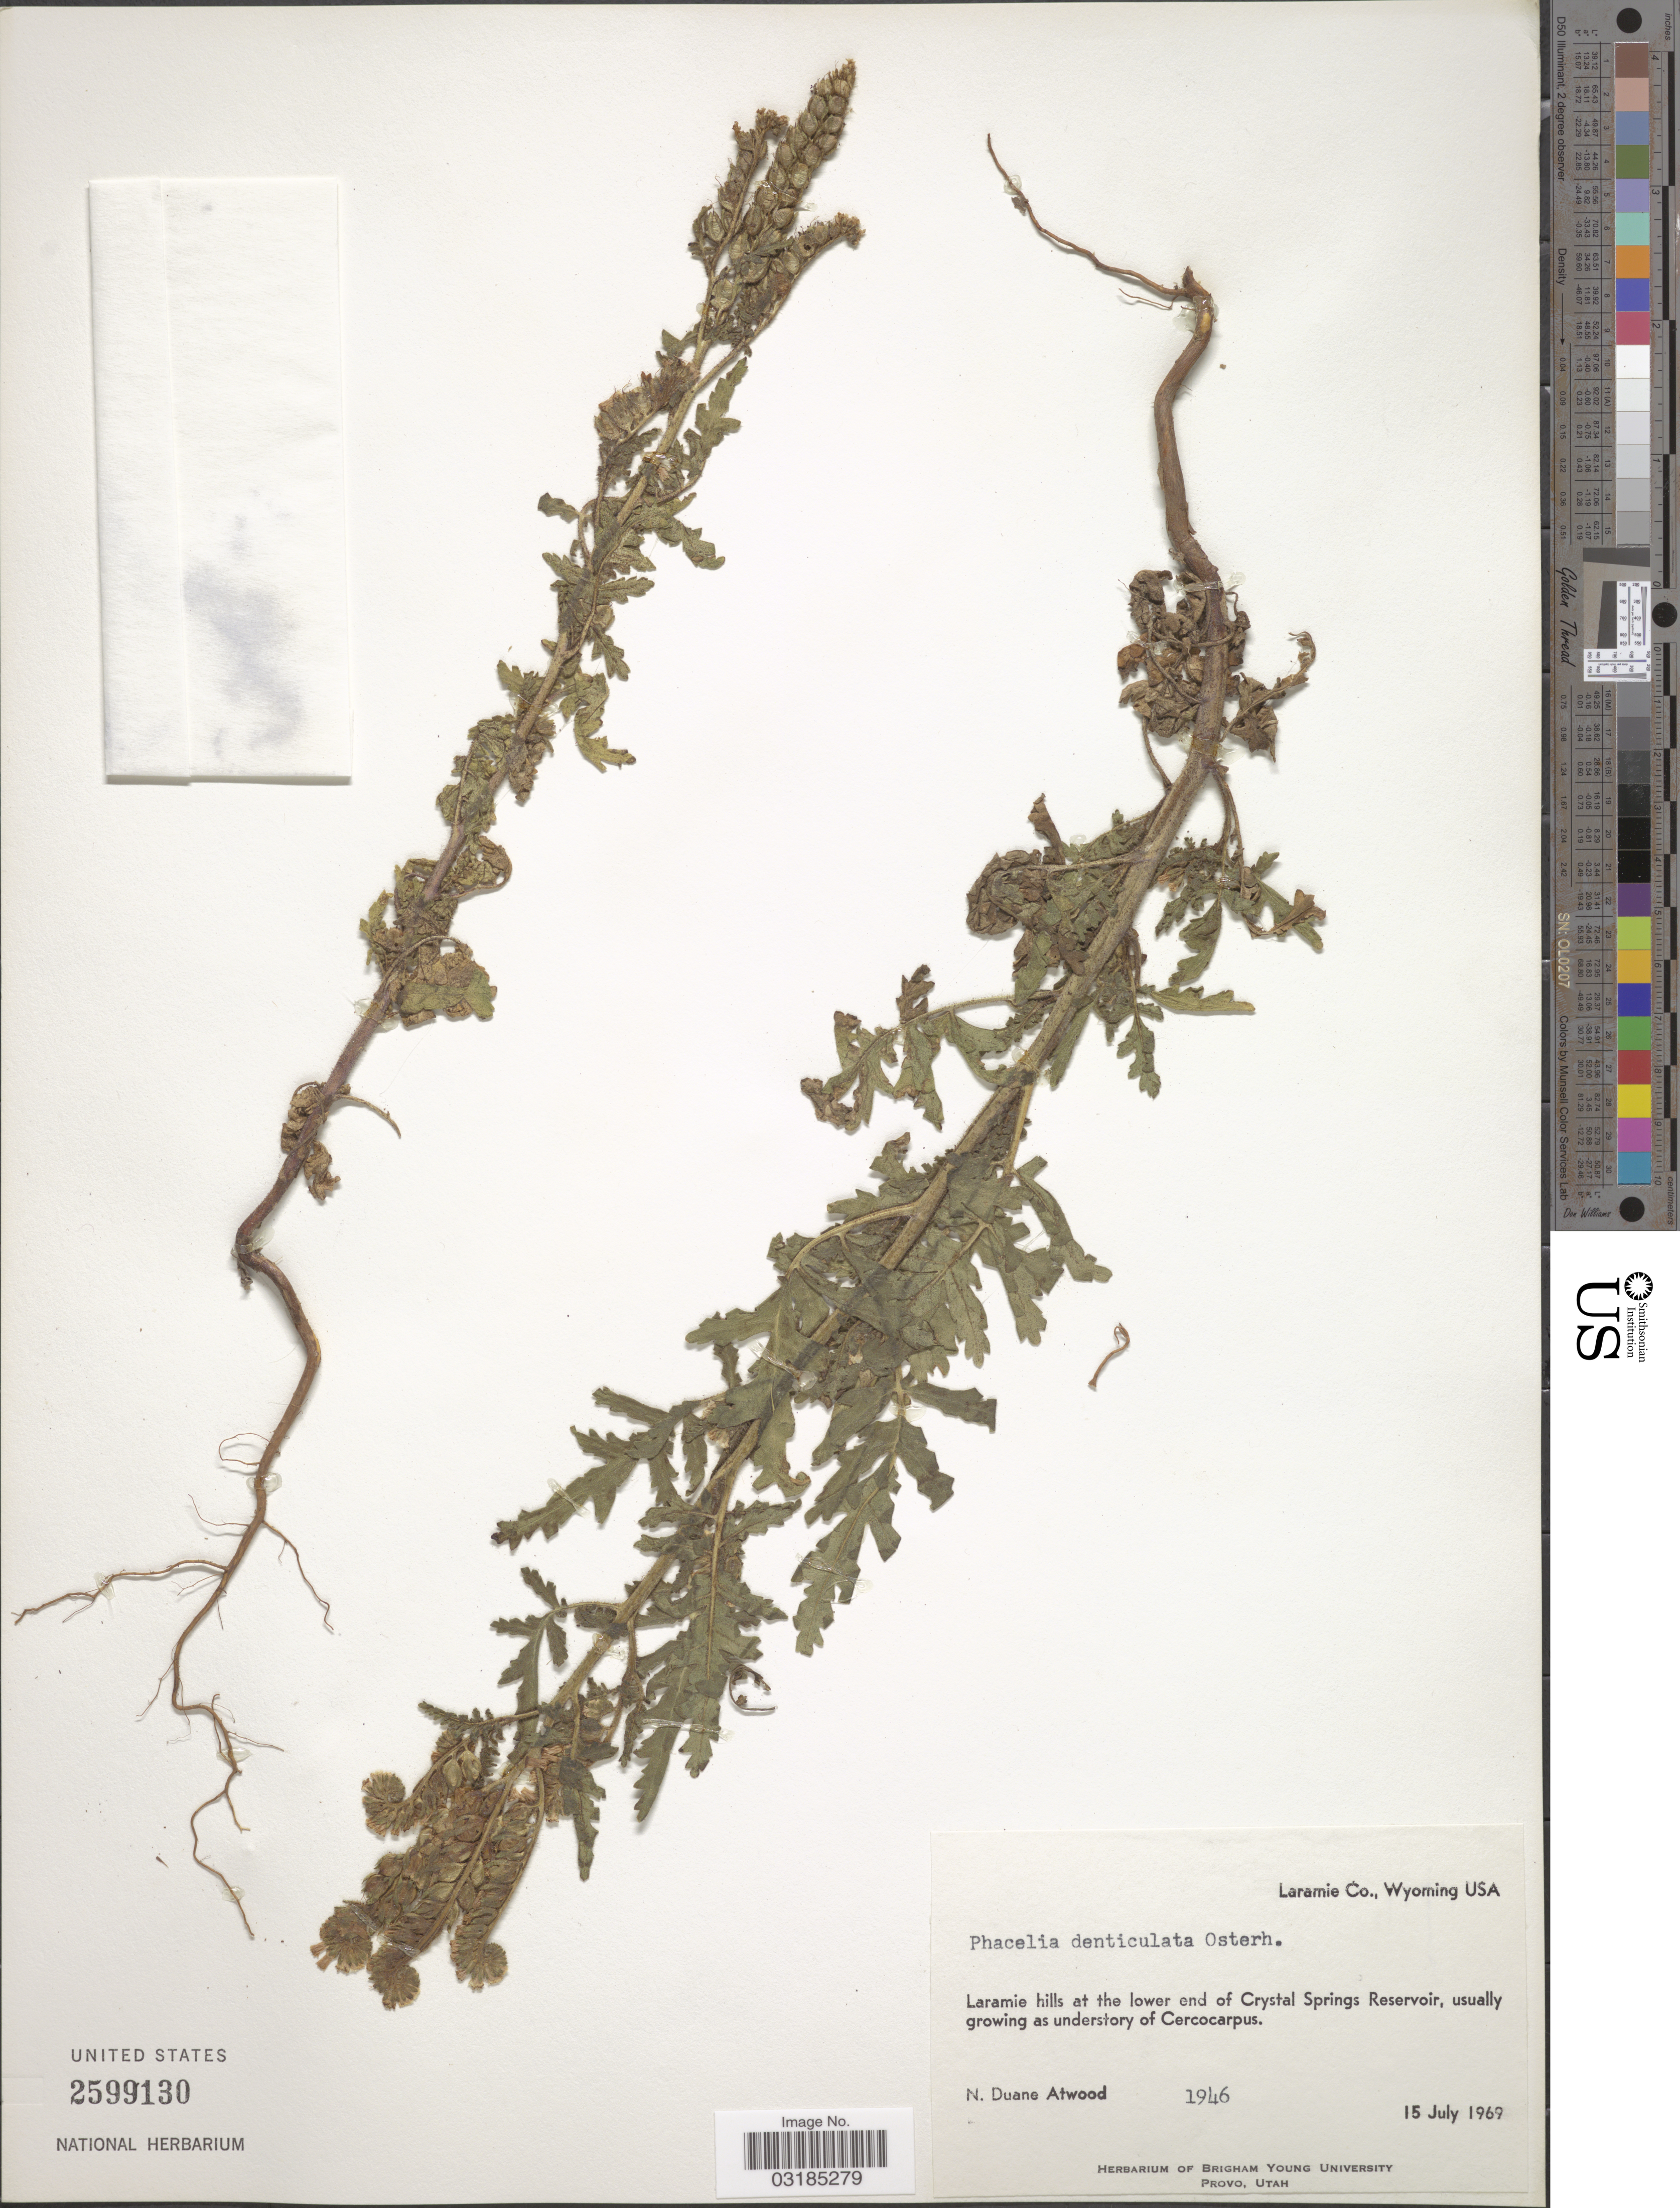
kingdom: Plantae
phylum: Tracheophyta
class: Magnoliopsida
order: Boraginales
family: Hydrophyllaceae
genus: Phacelia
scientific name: Phacelia denticulata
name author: Osterh.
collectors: N. Atwood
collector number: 1946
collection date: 1969-07-15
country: United States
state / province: Wyoming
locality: Laramie Co. Laramie hills at the lower end of Crystal Springs Reservoir.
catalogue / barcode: US 2599130